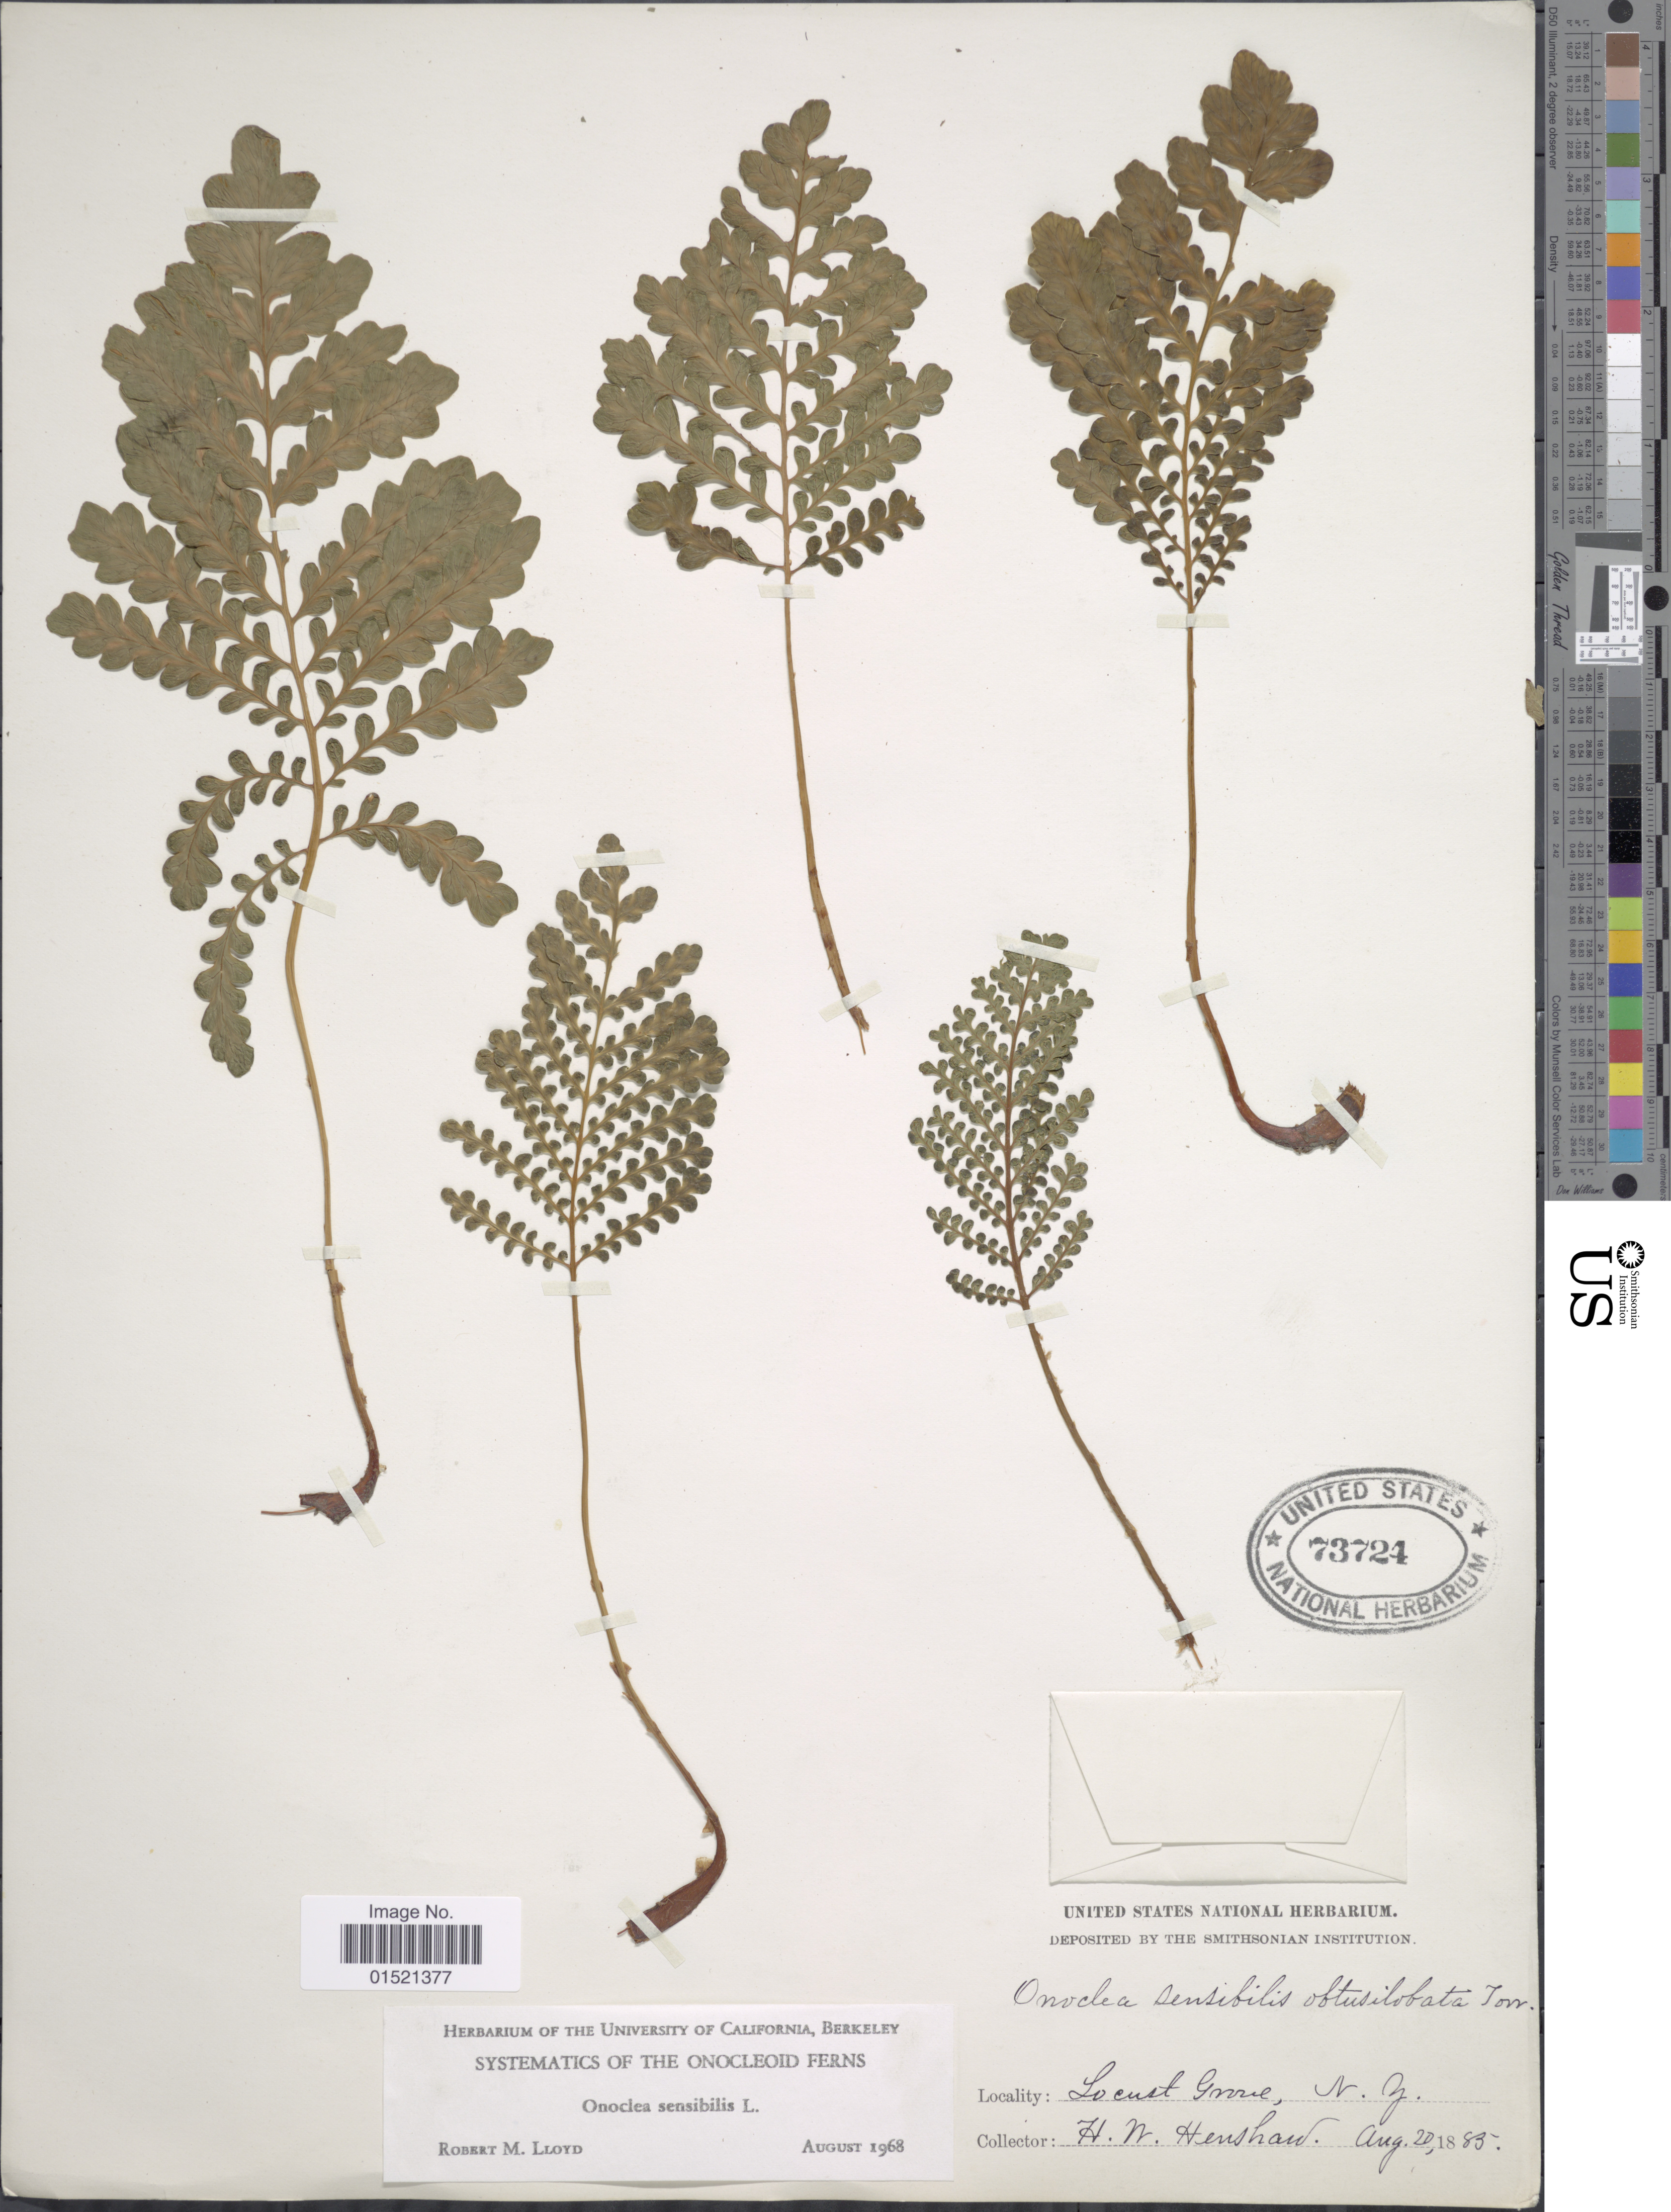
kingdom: Plantae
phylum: Tracheophyta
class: Polypodiopsida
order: Polypodiales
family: Onocleaceae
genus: Onoclea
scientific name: Onoclea sensibilis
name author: L.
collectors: H. Henshaw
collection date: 1885-08-20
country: United States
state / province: New York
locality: Locust Grove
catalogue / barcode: US 73724